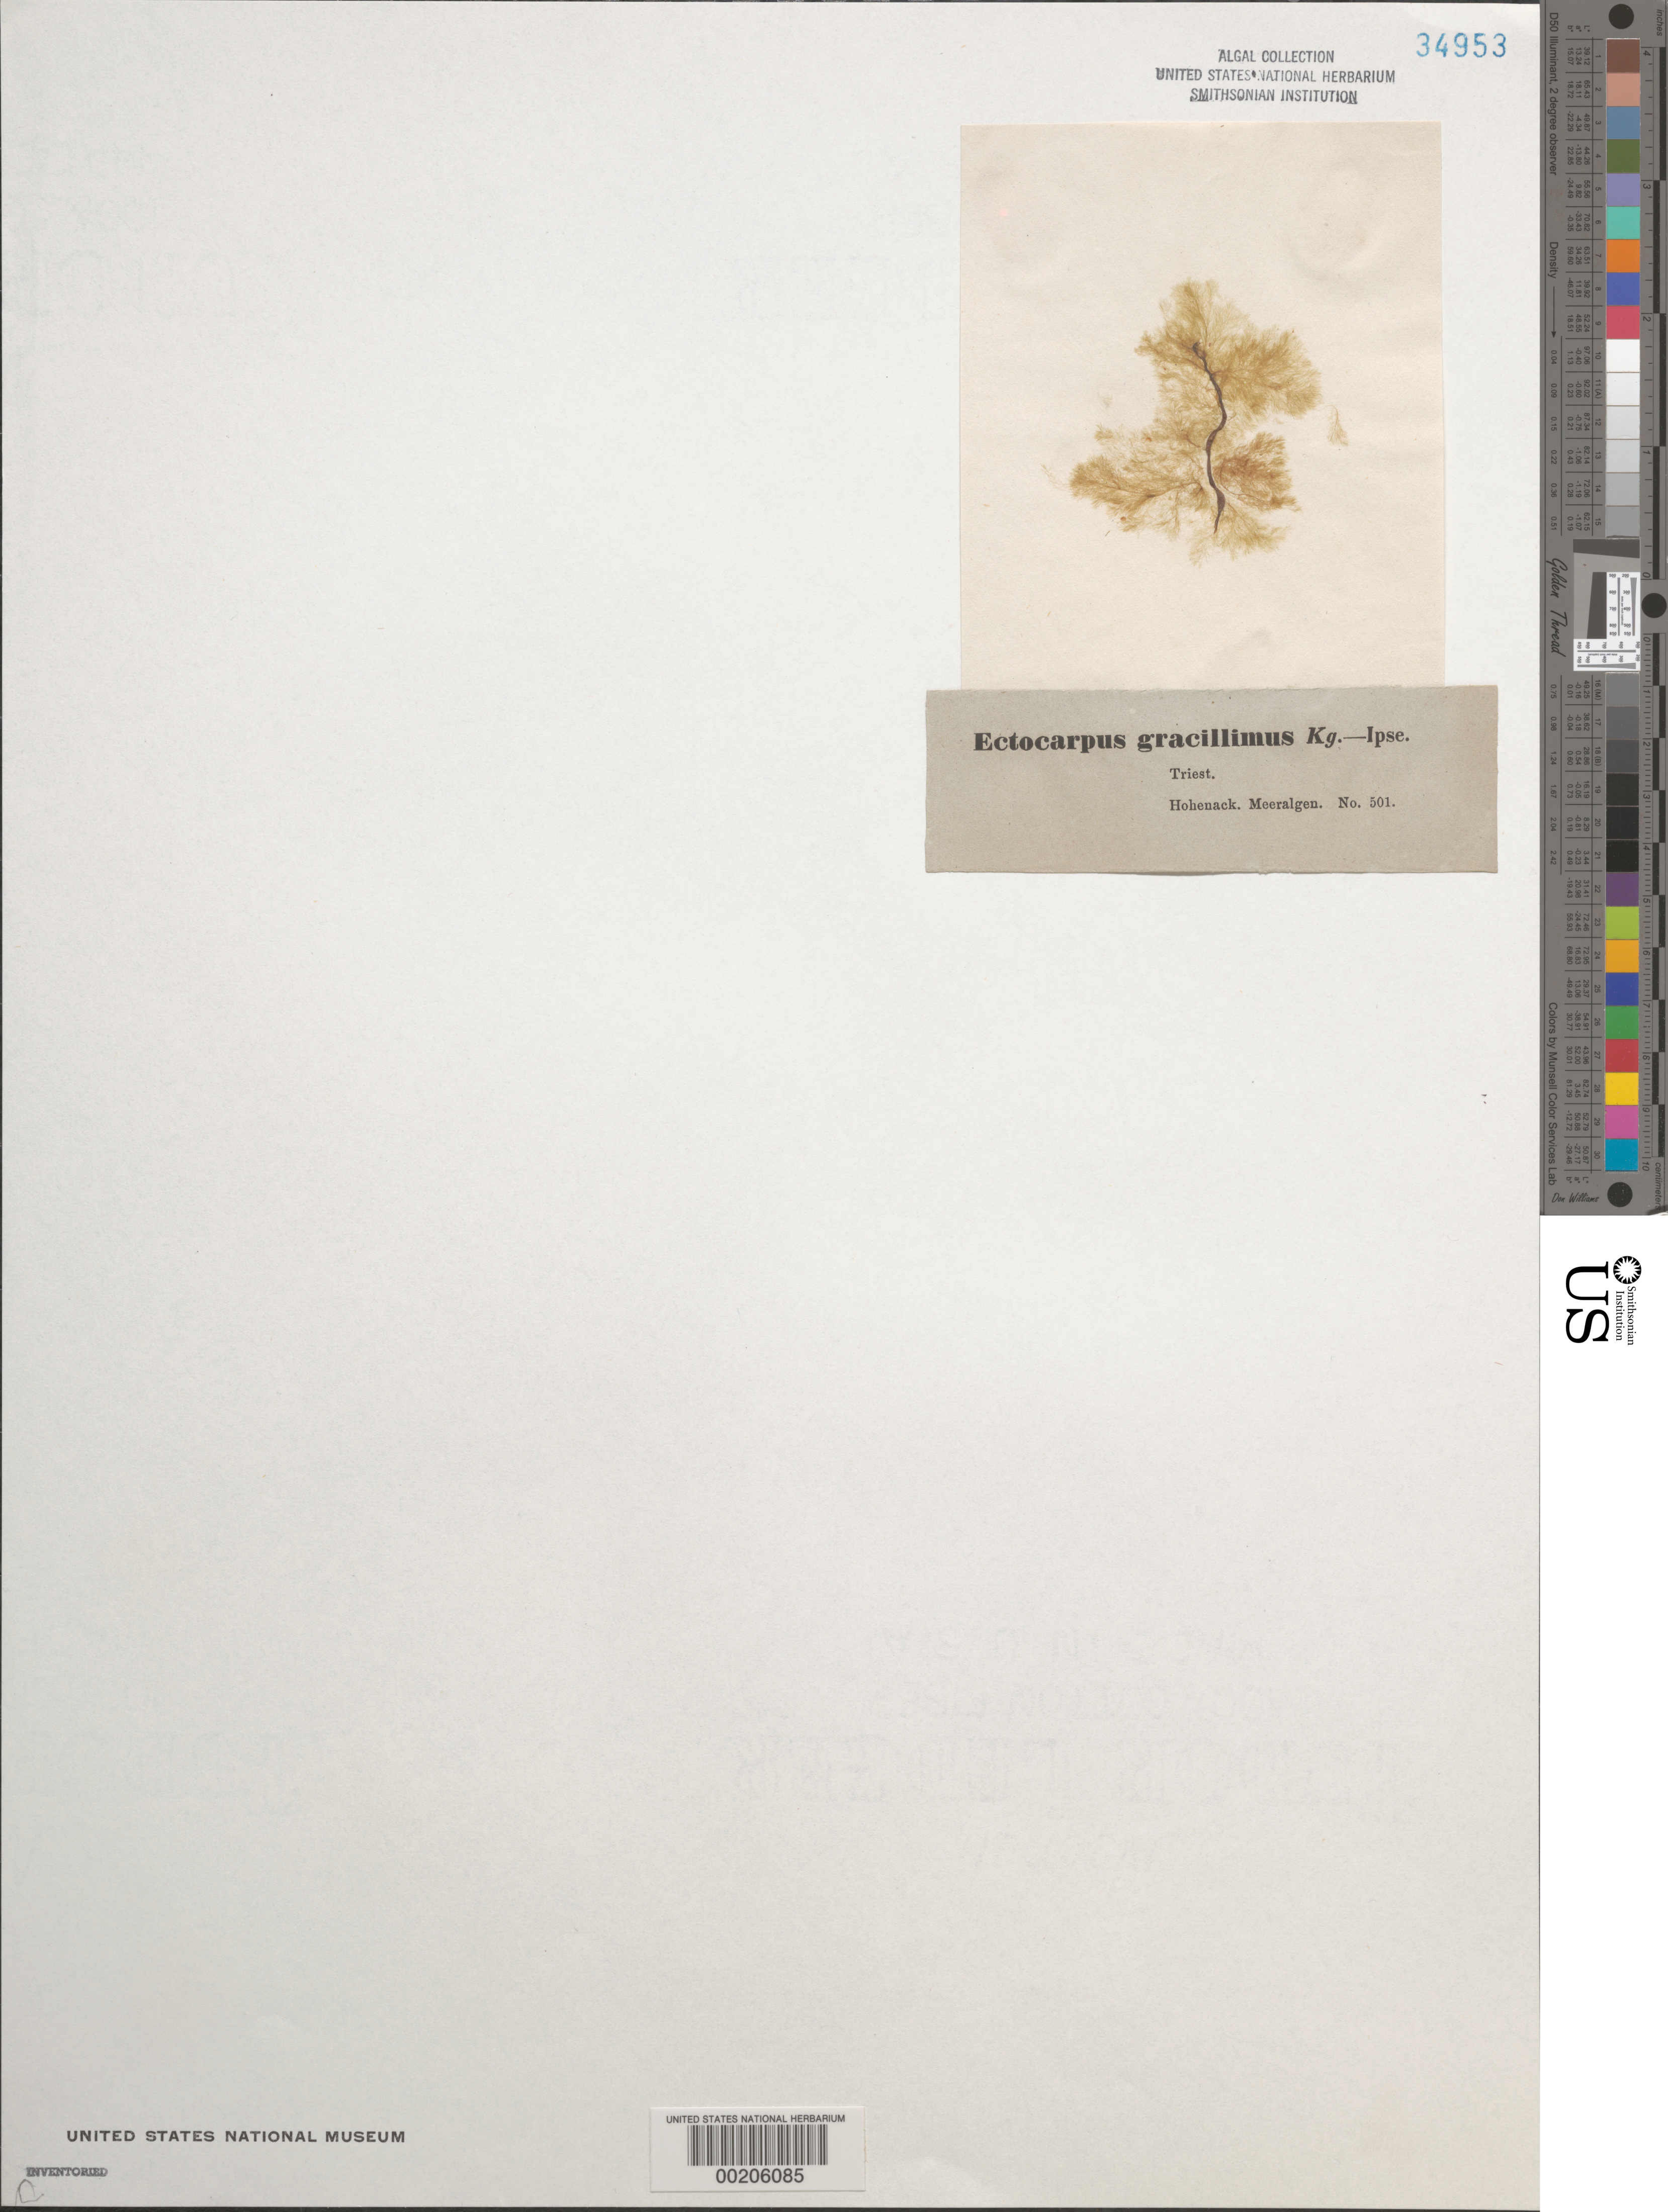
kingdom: Chromista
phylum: Ochrophyta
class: Phaeophyceae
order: Ectocarpales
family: Ectocarpaceae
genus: Ectocarpus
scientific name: Ectocarpus gracillimus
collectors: R. F. Hohenacker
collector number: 501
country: Italy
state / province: Friuli-Venezia Giulia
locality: Trieste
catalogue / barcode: US 34953